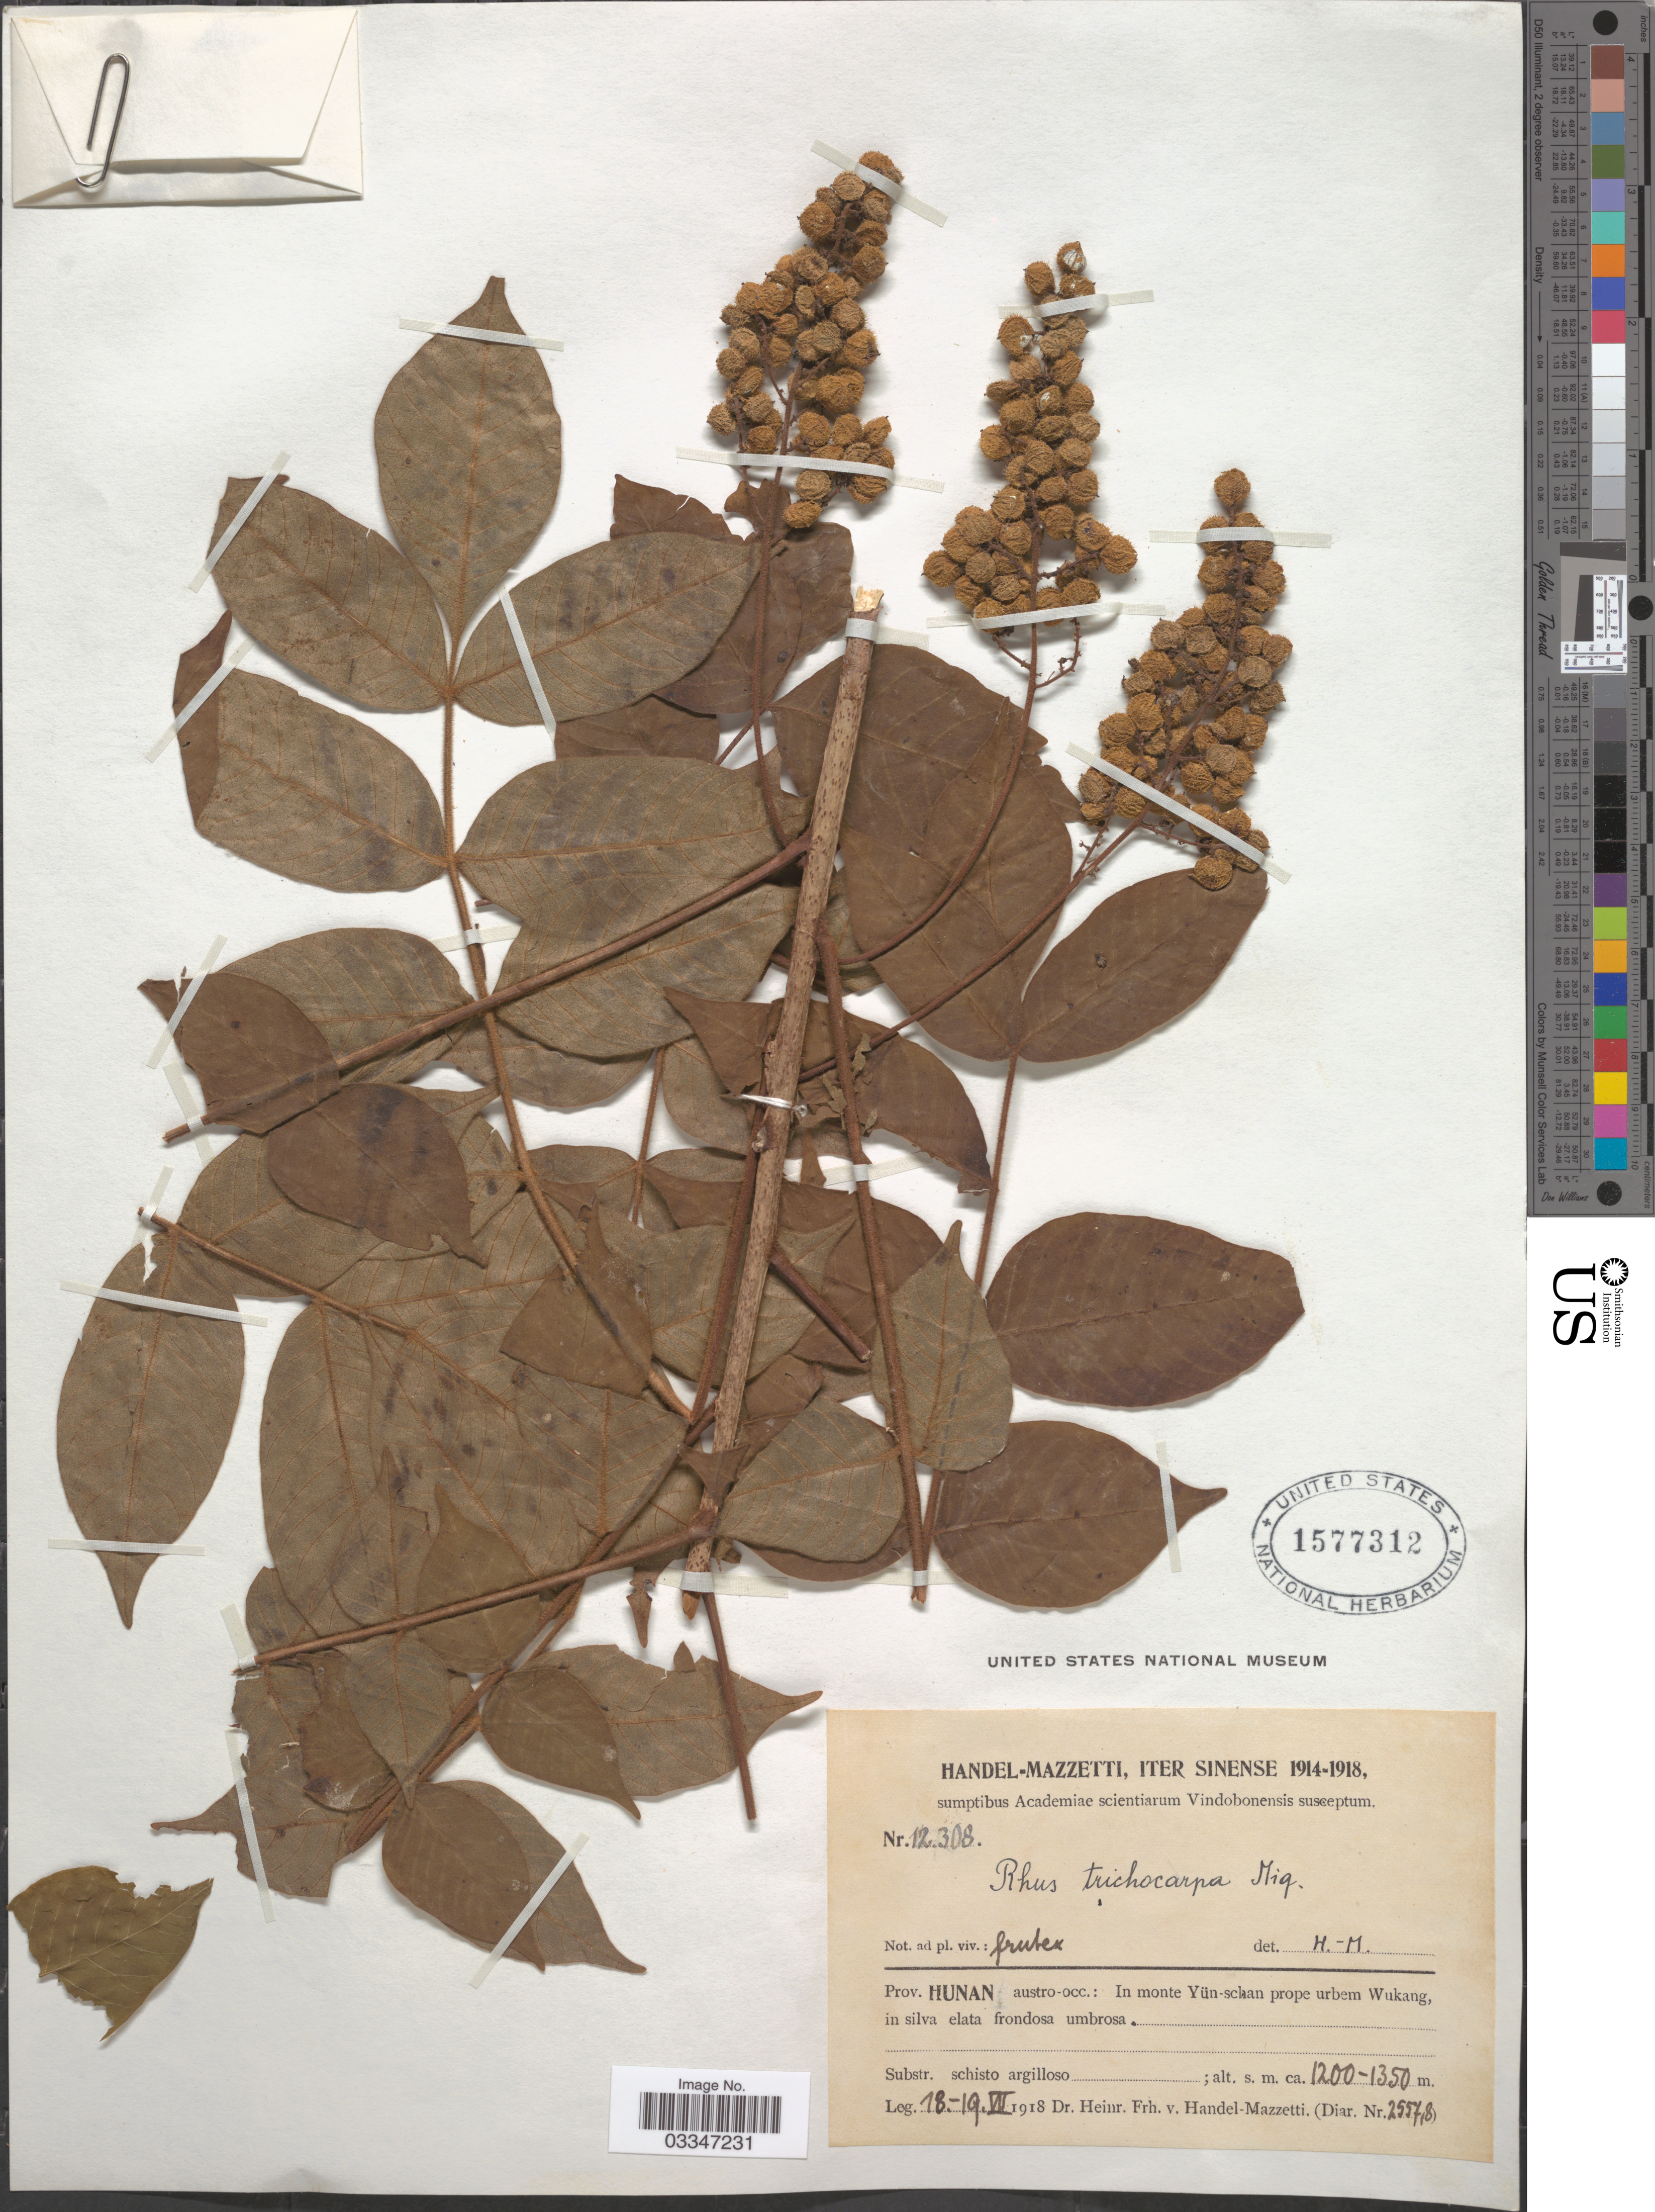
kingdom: Plantae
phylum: Tracheophyta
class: Magnoliopsida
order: Sapindales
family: Anacardiaceae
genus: Rhus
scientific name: Rhus trichocarpa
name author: Miq.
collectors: H. Handel-Mazzetti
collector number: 12308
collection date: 1918-07-18/1918-07-19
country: China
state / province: Hunan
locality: Austro-occ.: In monte Yün-schan prope urbem Wukang, in silva elata frondosa umbrosa.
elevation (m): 1200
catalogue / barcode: US 1577312